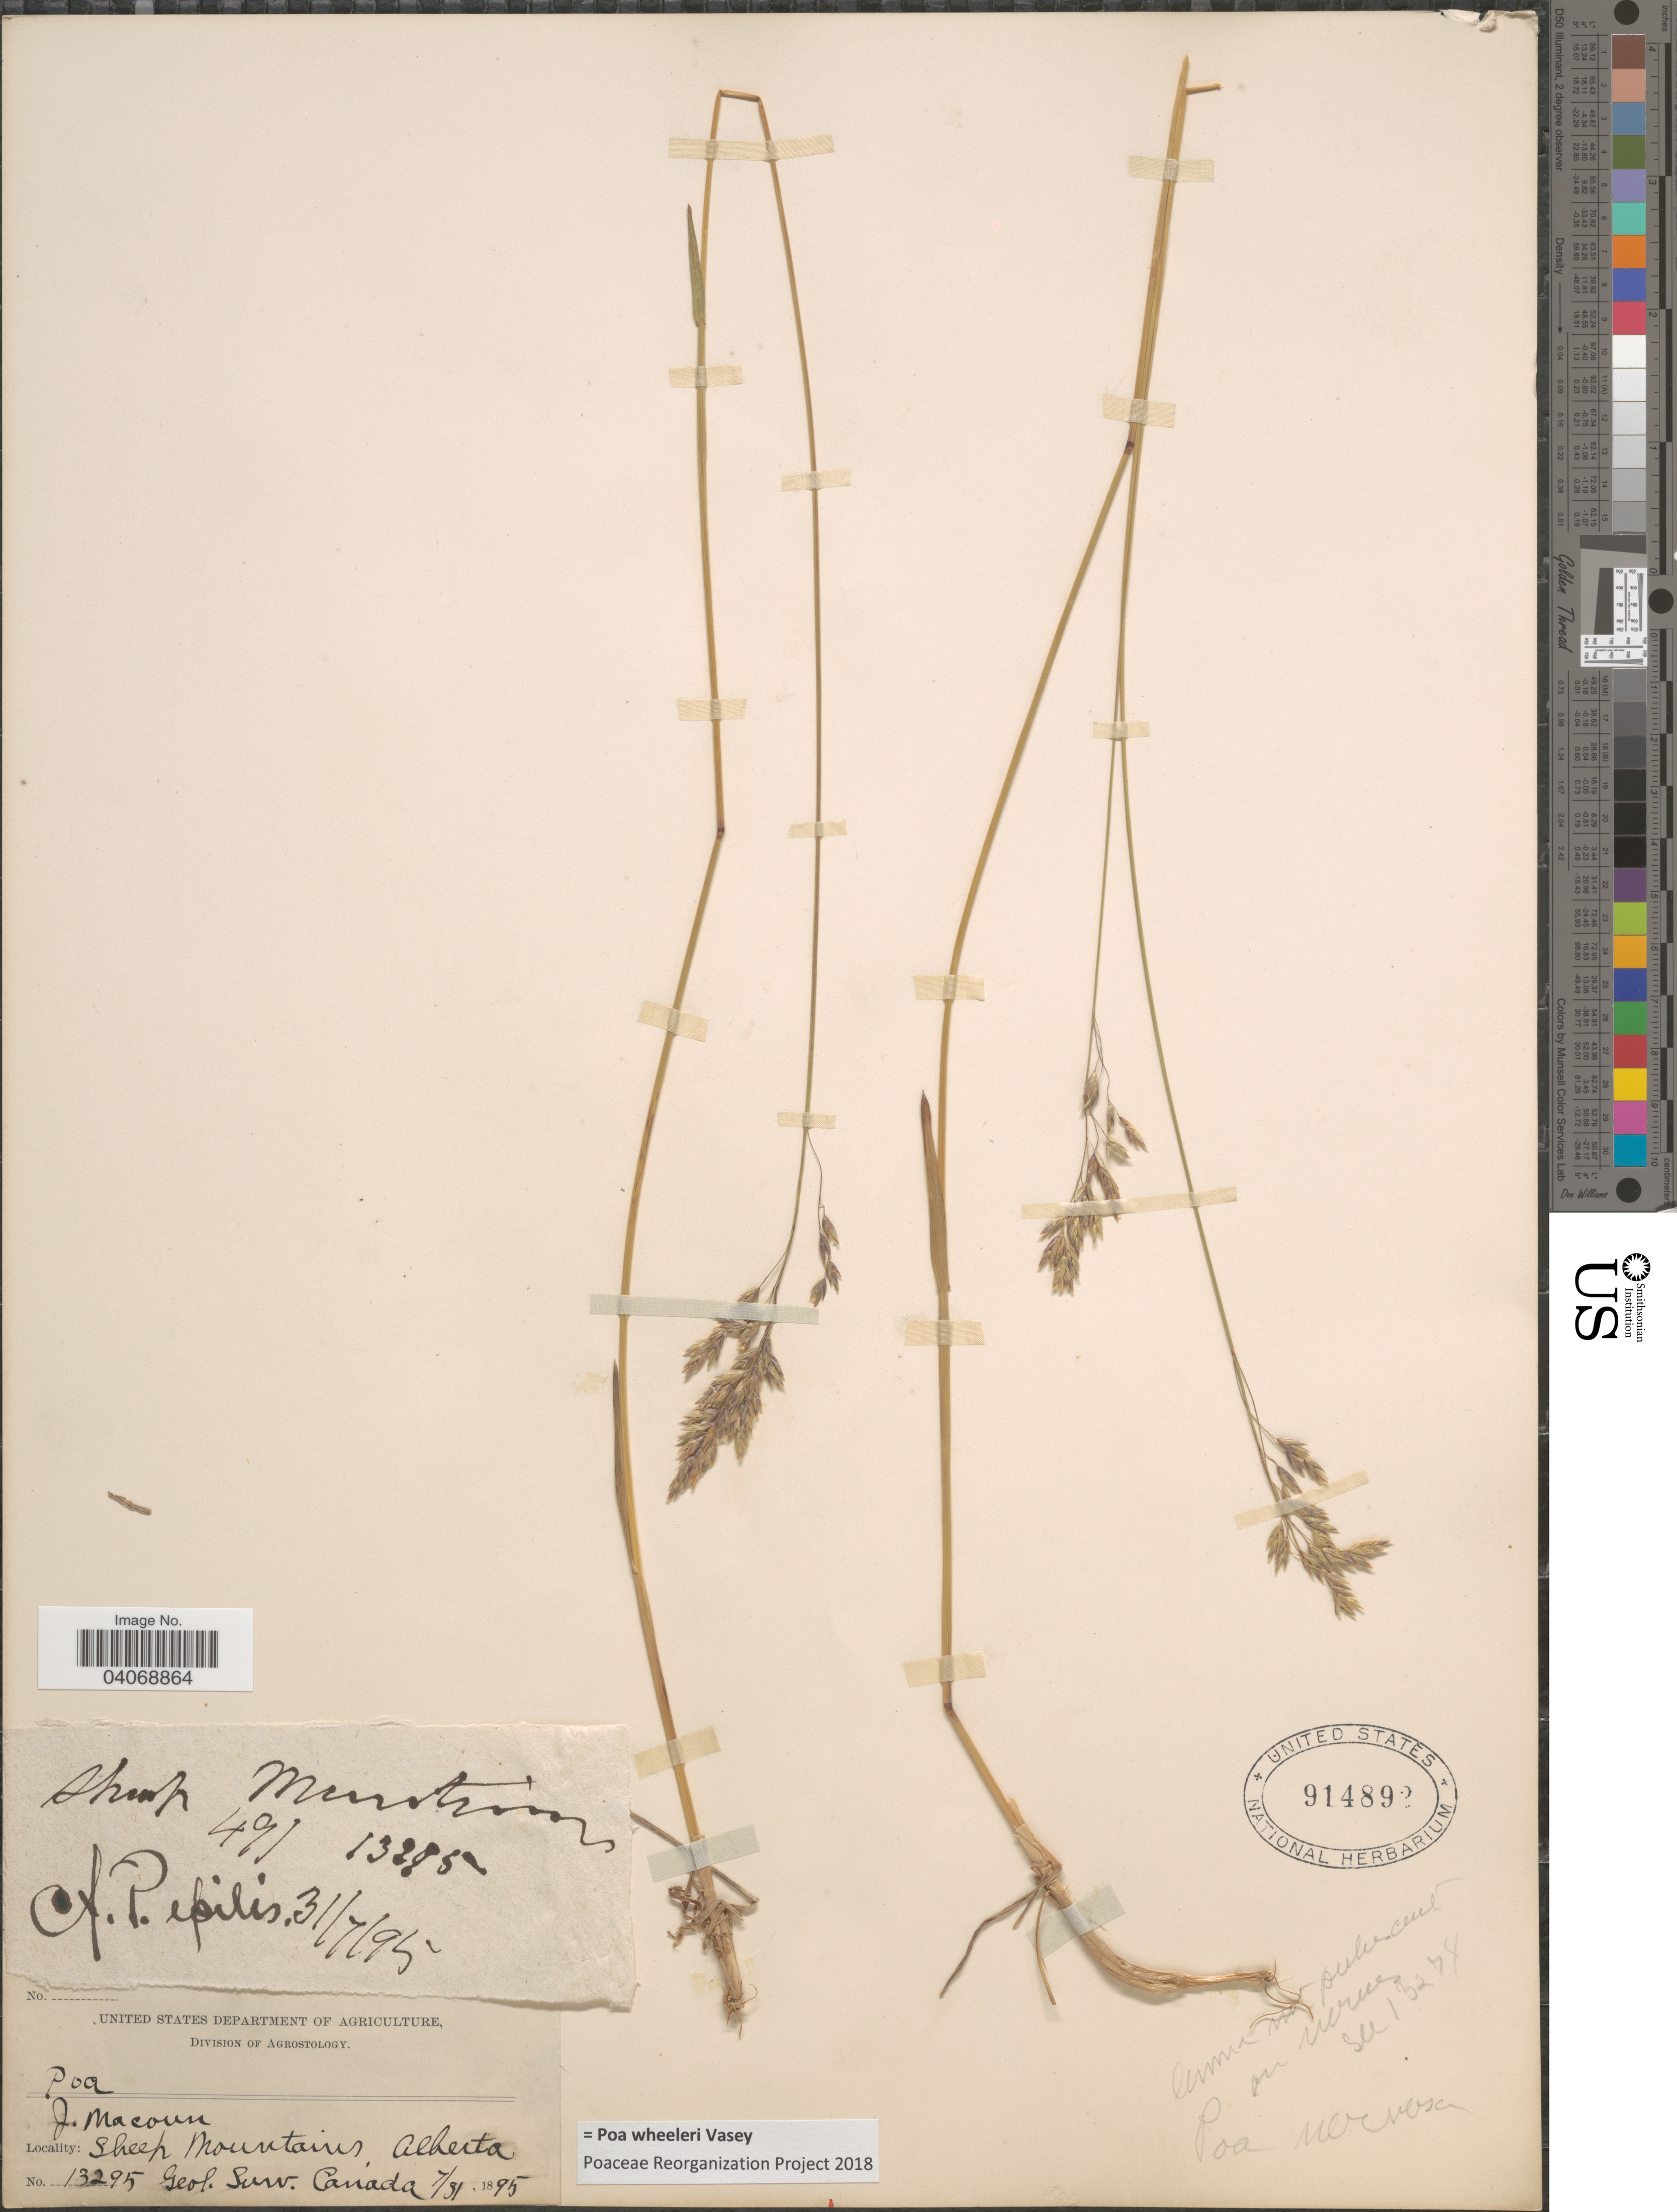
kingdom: Plantae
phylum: Tracheophyta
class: Liliopsida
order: Poales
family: Poaceae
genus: Poa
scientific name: Poa wheeleri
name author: Vasey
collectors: J. Macoun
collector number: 13295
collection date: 1895-07-31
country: Canada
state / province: Alberta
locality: Sheep Mountains. Geol. Surv. Canada.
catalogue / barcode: US 914892